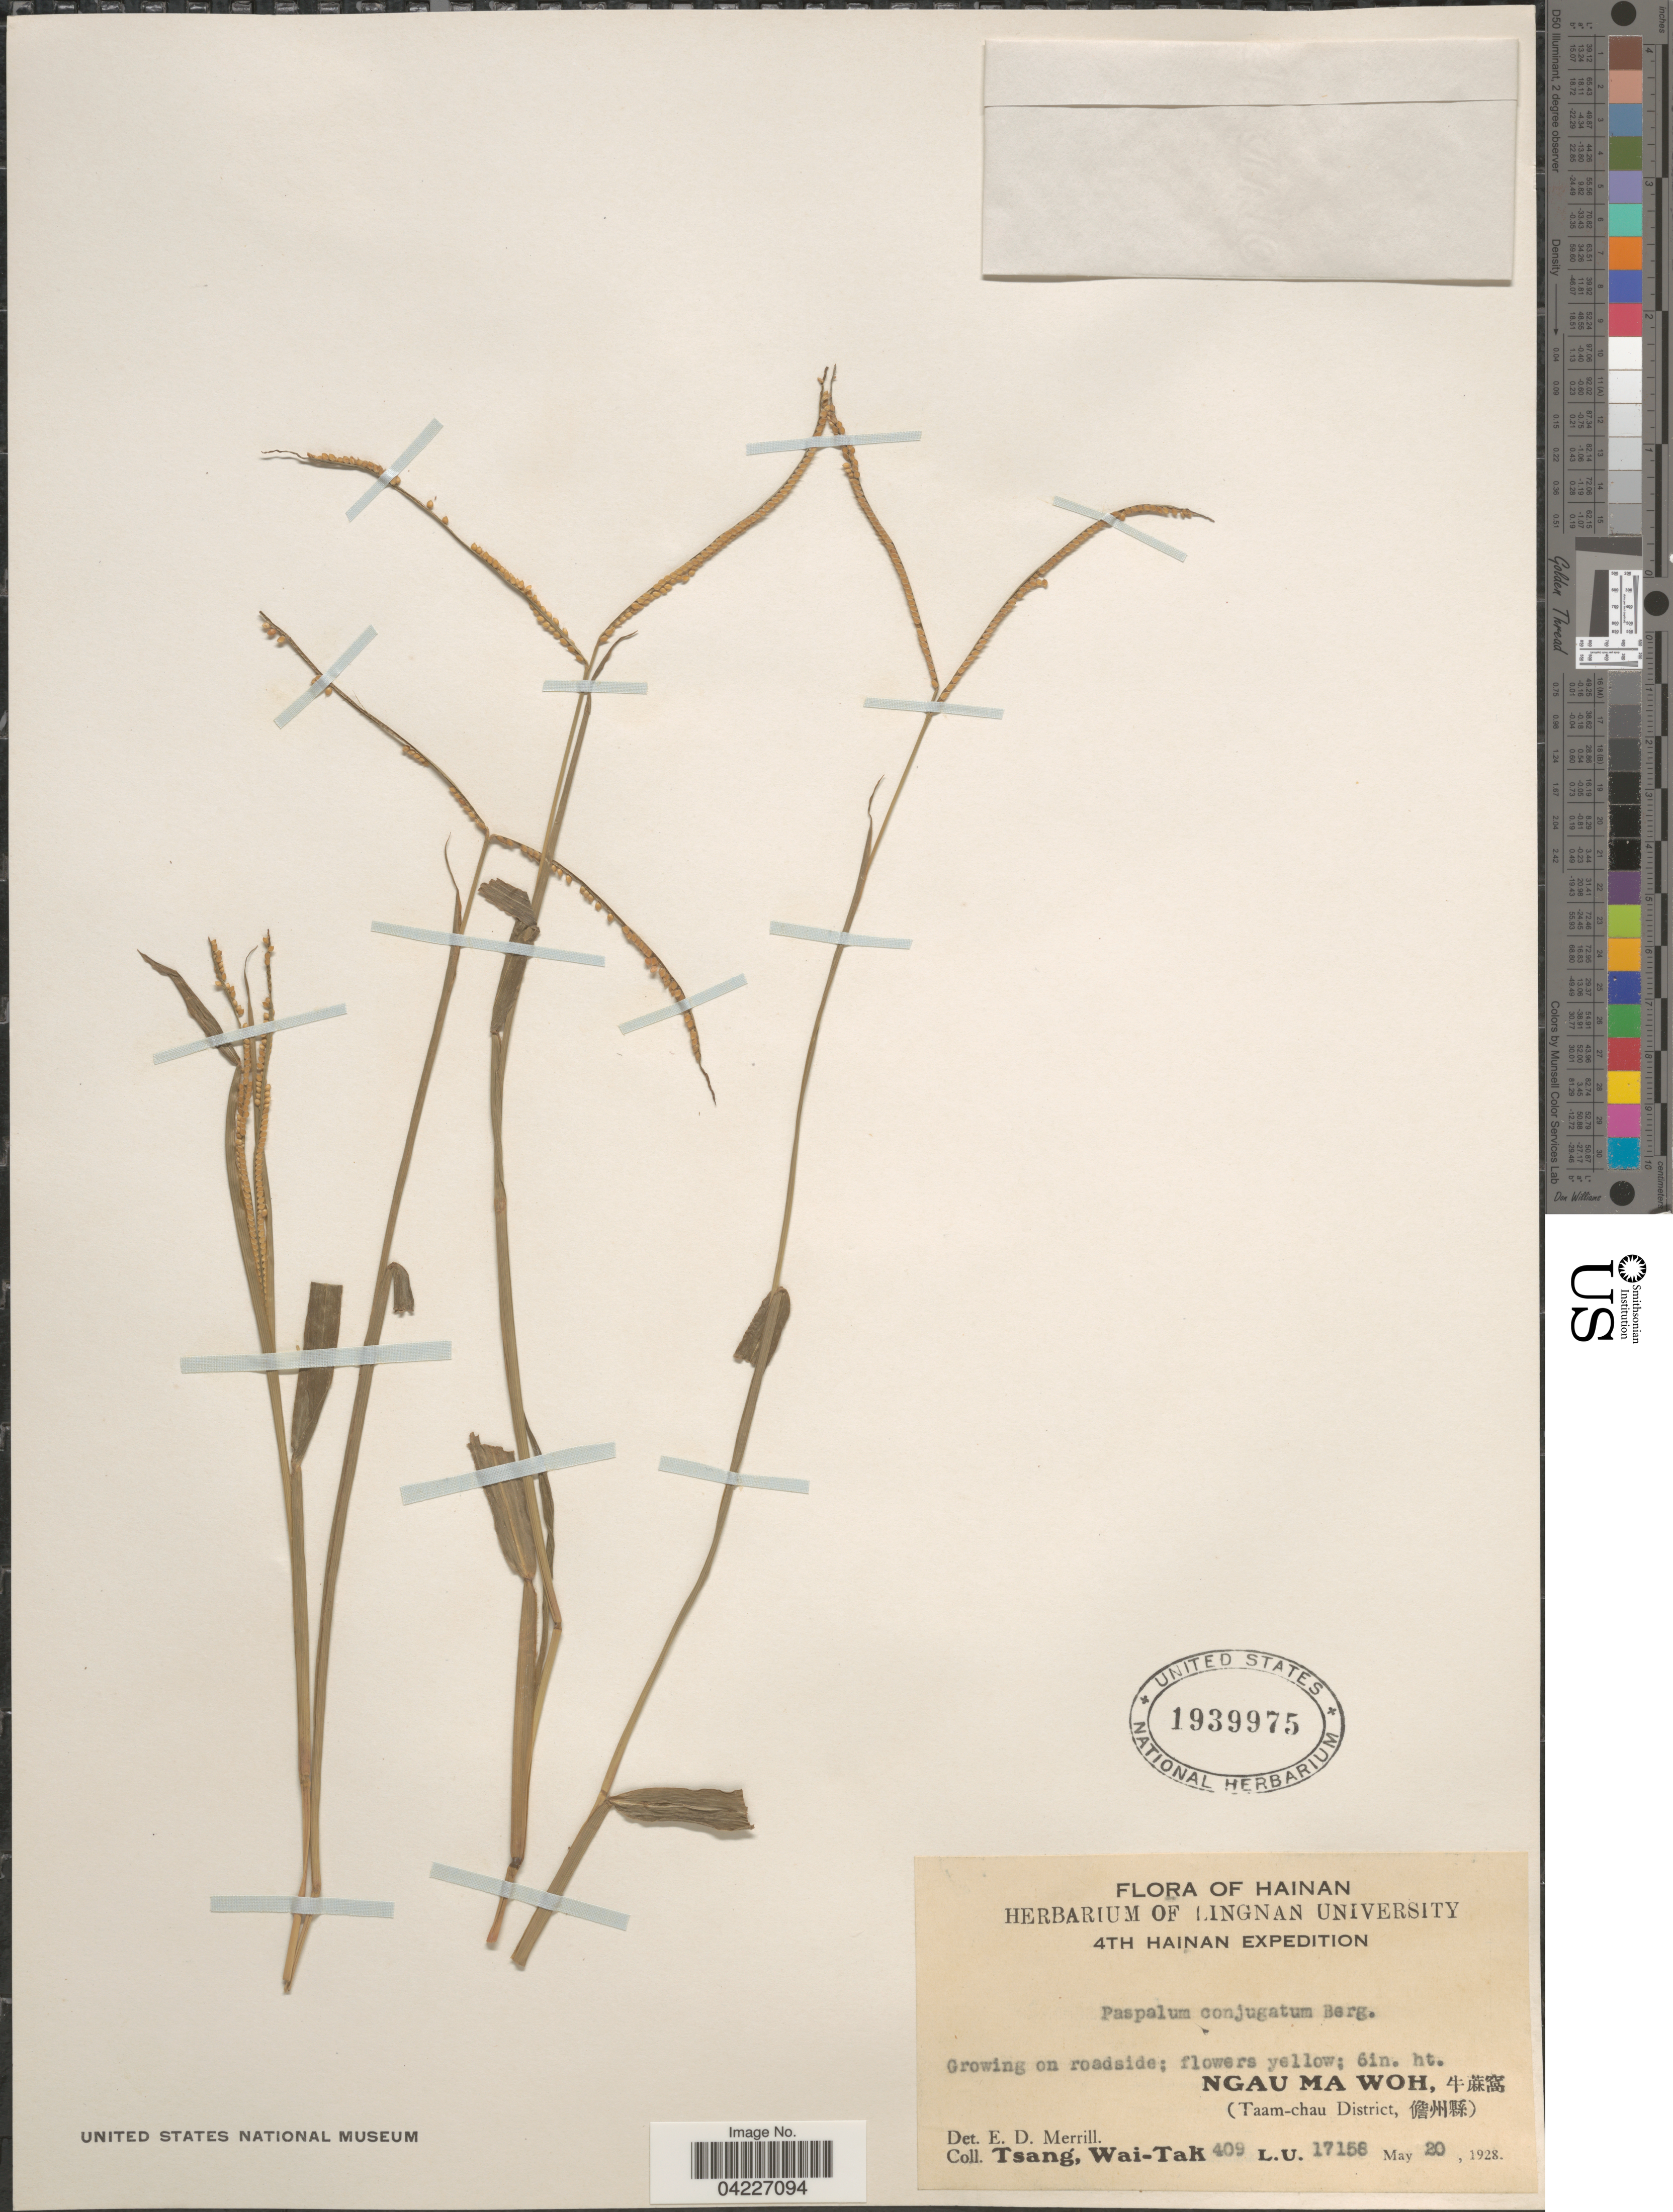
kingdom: Plantae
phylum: Tracheophyta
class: Liliopsida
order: Poales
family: Poaceae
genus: Paspalum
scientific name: Paspalum conjugatum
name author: P.J. Bergius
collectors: W. T. Tsang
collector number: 409L.U.17158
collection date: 1928-05-20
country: China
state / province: Hainan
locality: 4th Hainan Expedition. Ngau Ma Woh, X. (Taam-chau District, X).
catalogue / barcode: US 1939975